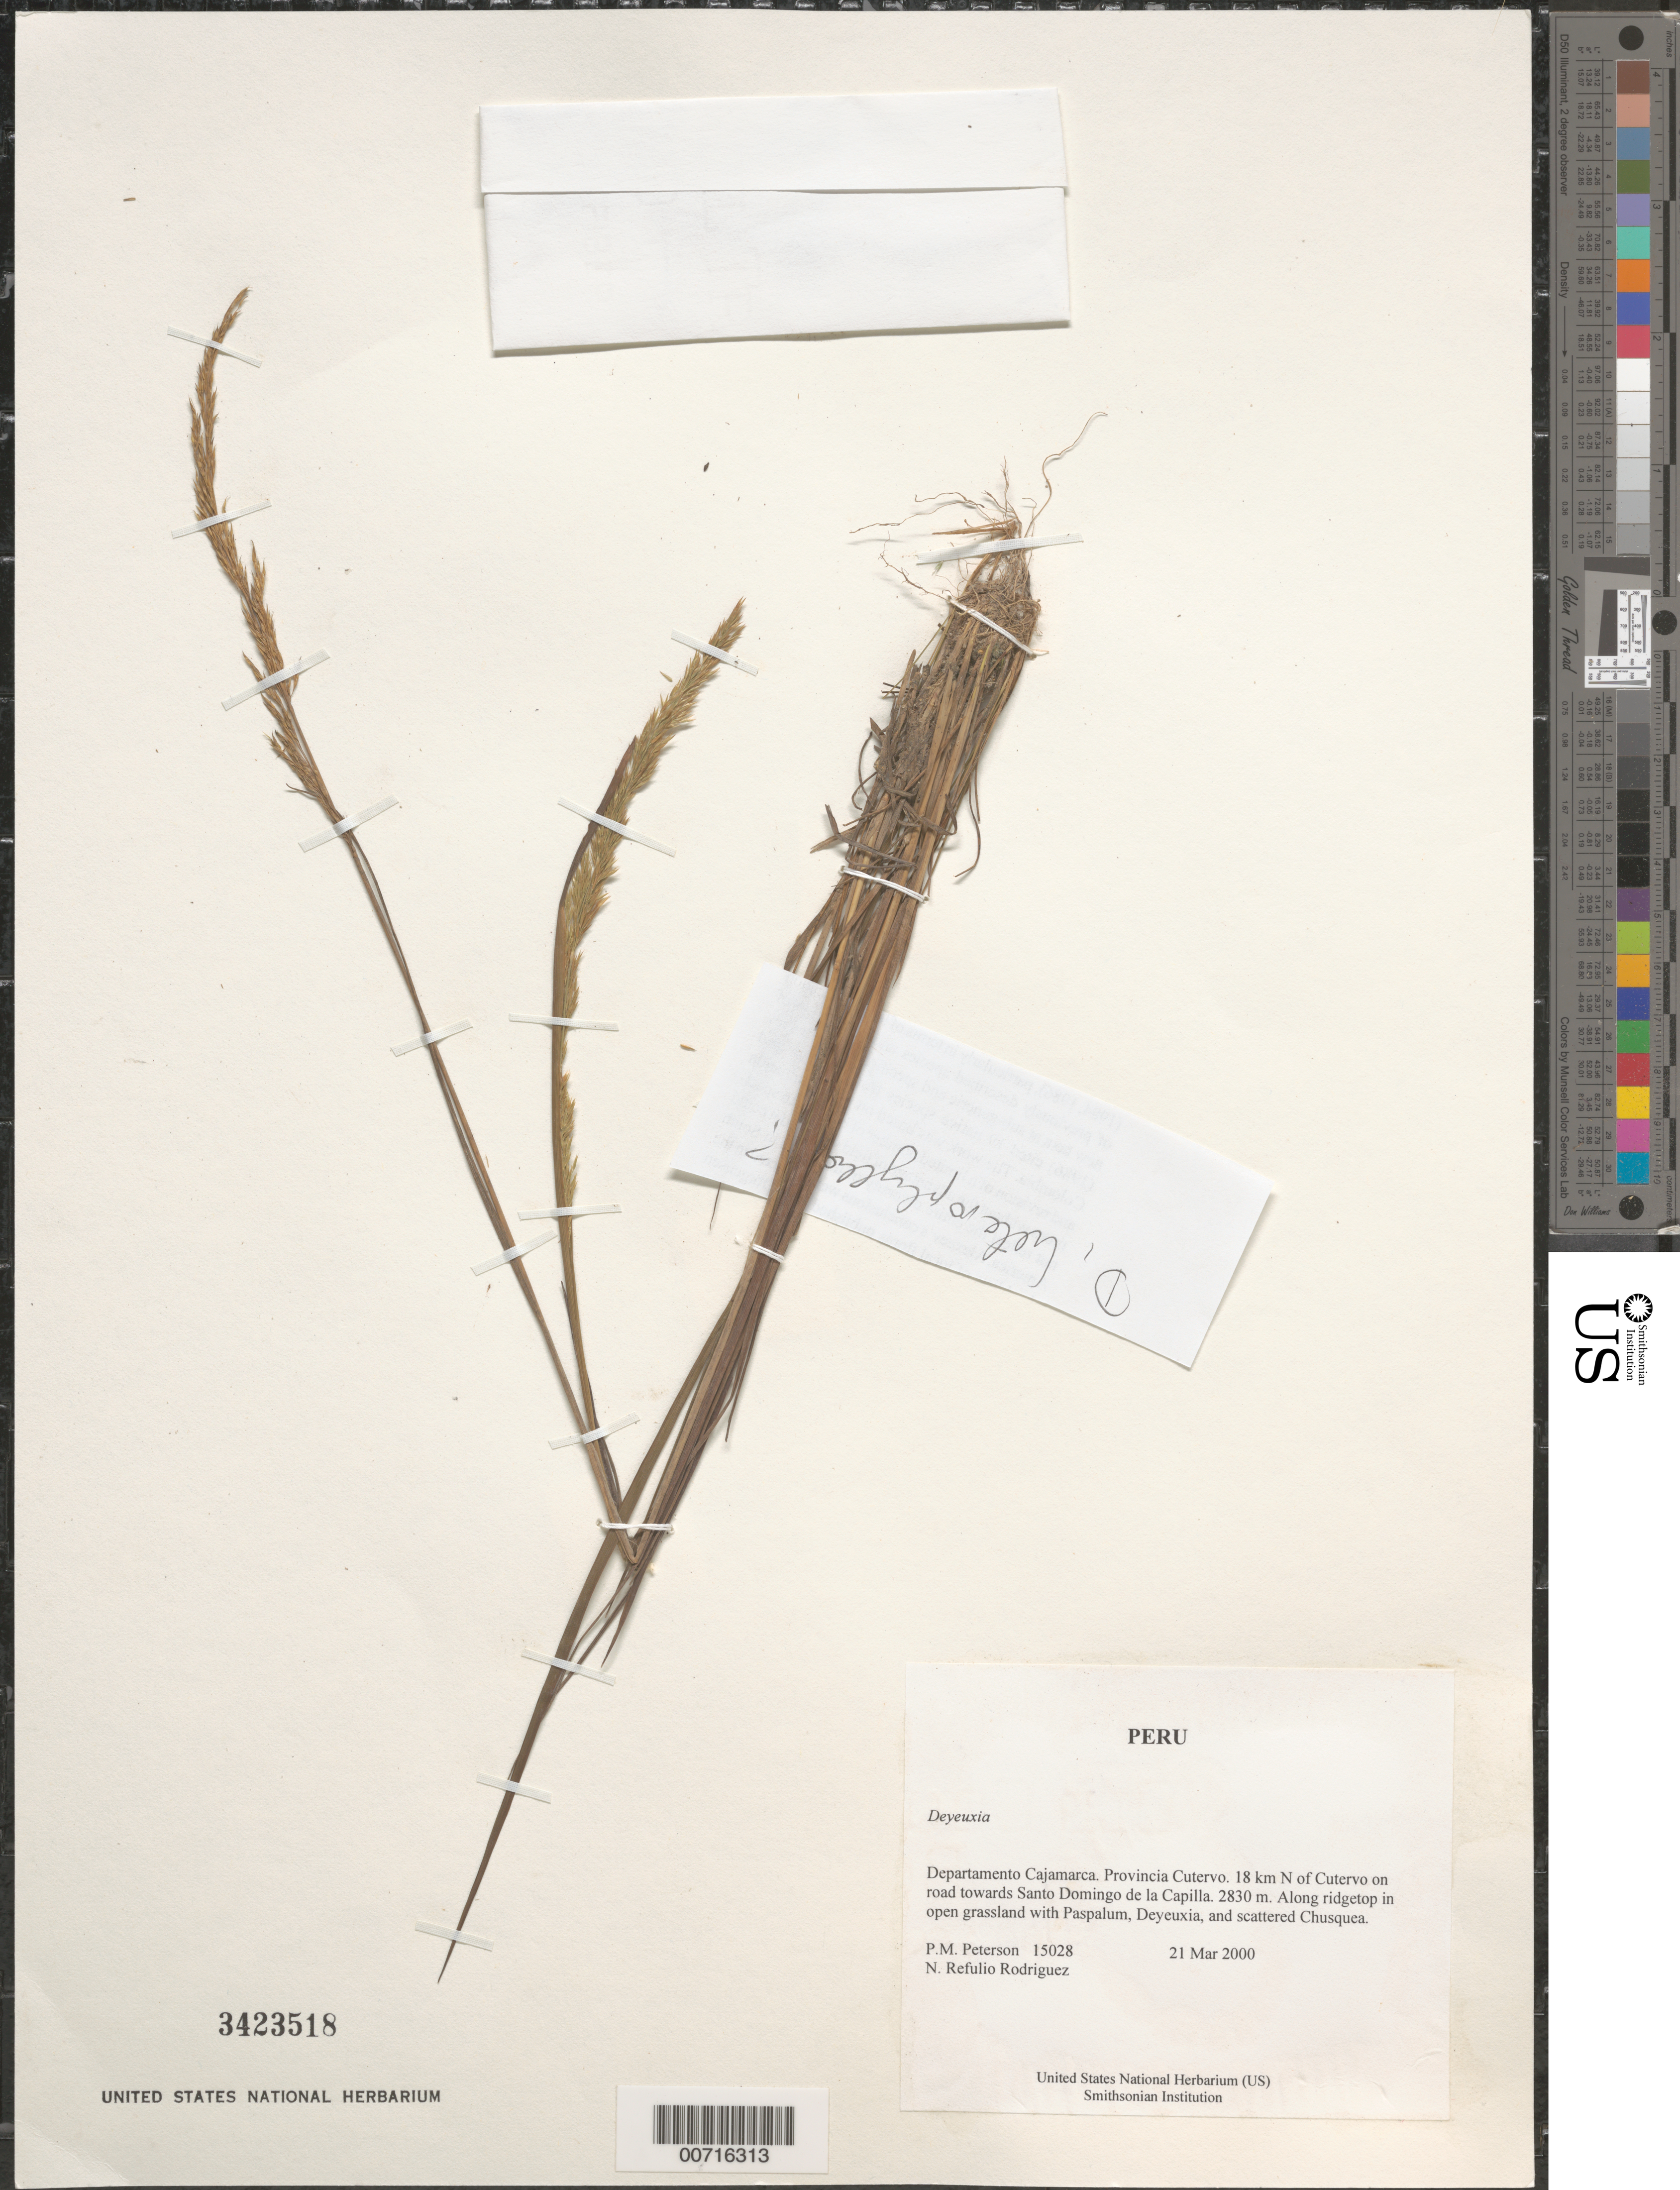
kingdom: Plantae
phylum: Tracheophyta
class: Liliopsida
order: Poales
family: Poaceae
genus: Calamagrostis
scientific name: Calamagrostis sp.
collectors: P. M. Peterson & N. Refulio-Rodríguez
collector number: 15028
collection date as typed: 21 Mar 2000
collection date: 2000-03-21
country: Peru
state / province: Cajamarca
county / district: Cutervo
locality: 18 km N of Cutervo on road towards Santo Domingo de la Capilla.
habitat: Along ridgetop in open grassland with Paspalum, Deyeuxia, and scattered Chusquea.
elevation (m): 2830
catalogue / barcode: US 3423518